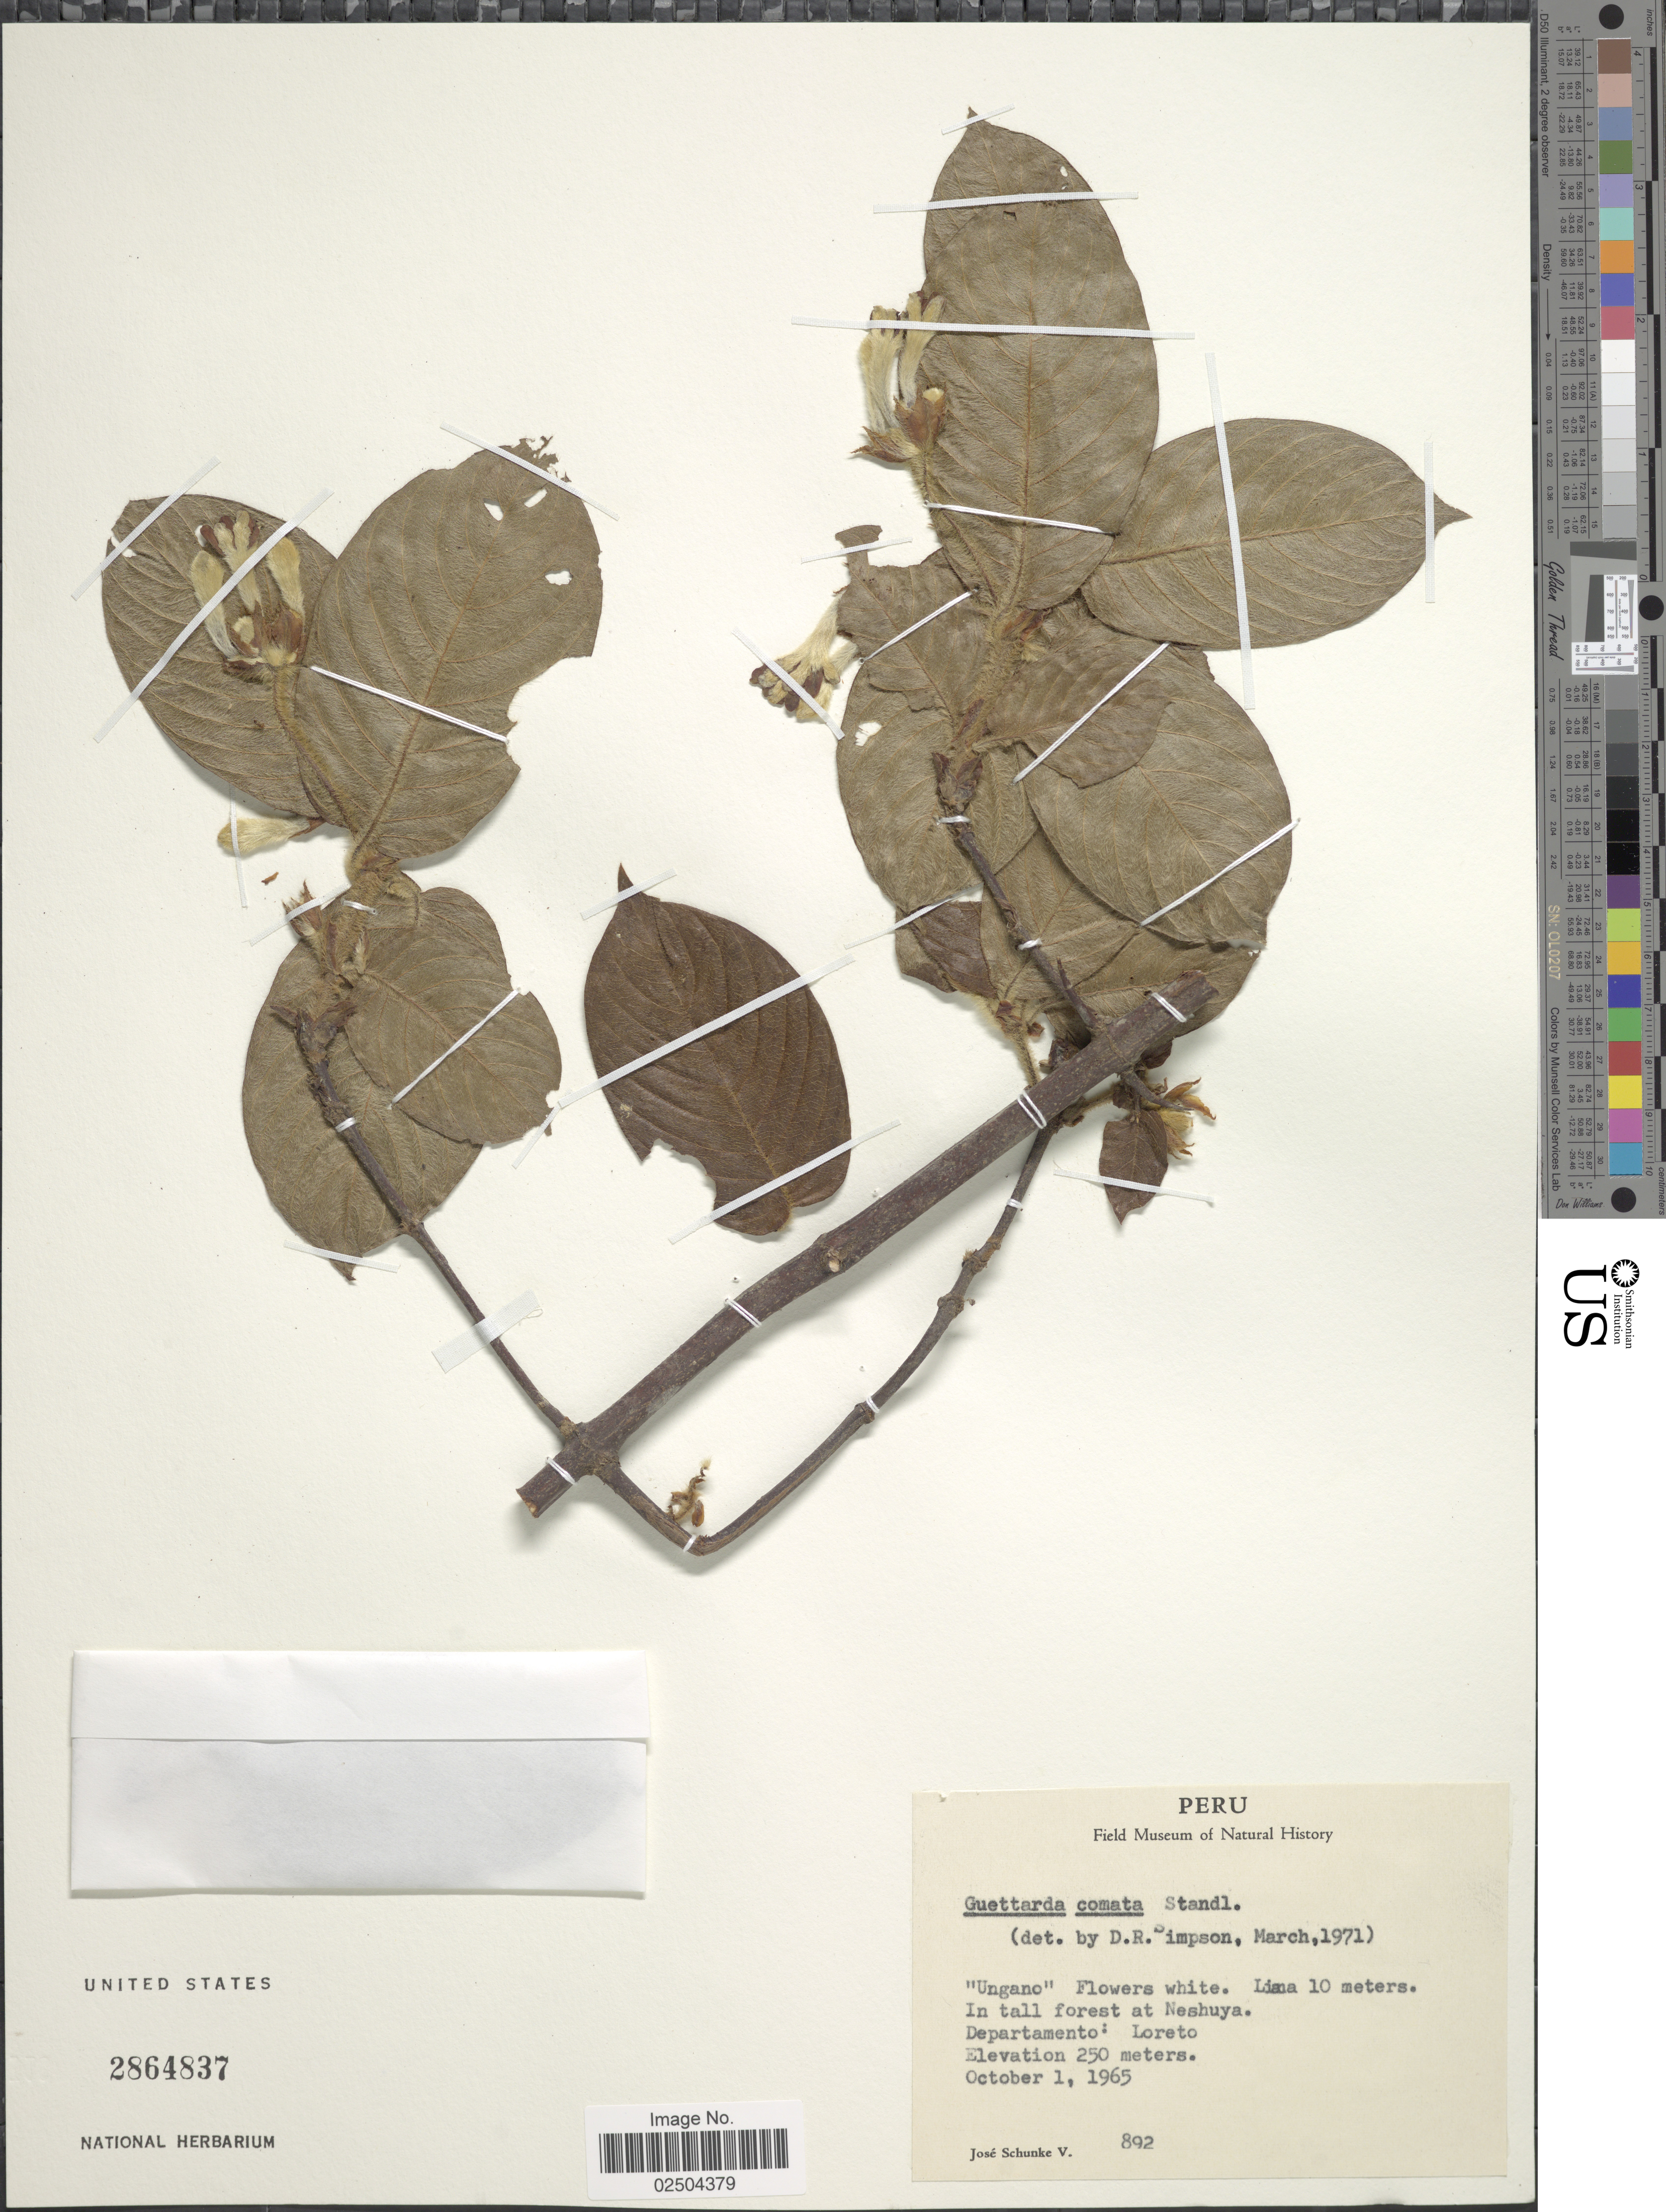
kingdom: Plantae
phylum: Tracheophyta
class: Magnoliopsida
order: Gentianales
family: Rubiaceae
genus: Guettarda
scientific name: Guettarda comata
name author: Standl.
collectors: J. Schunke Vigo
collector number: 892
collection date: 1965-10-01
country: Peru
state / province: Loreto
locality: Departamento: Loreto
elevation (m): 250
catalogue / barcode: US 2864837